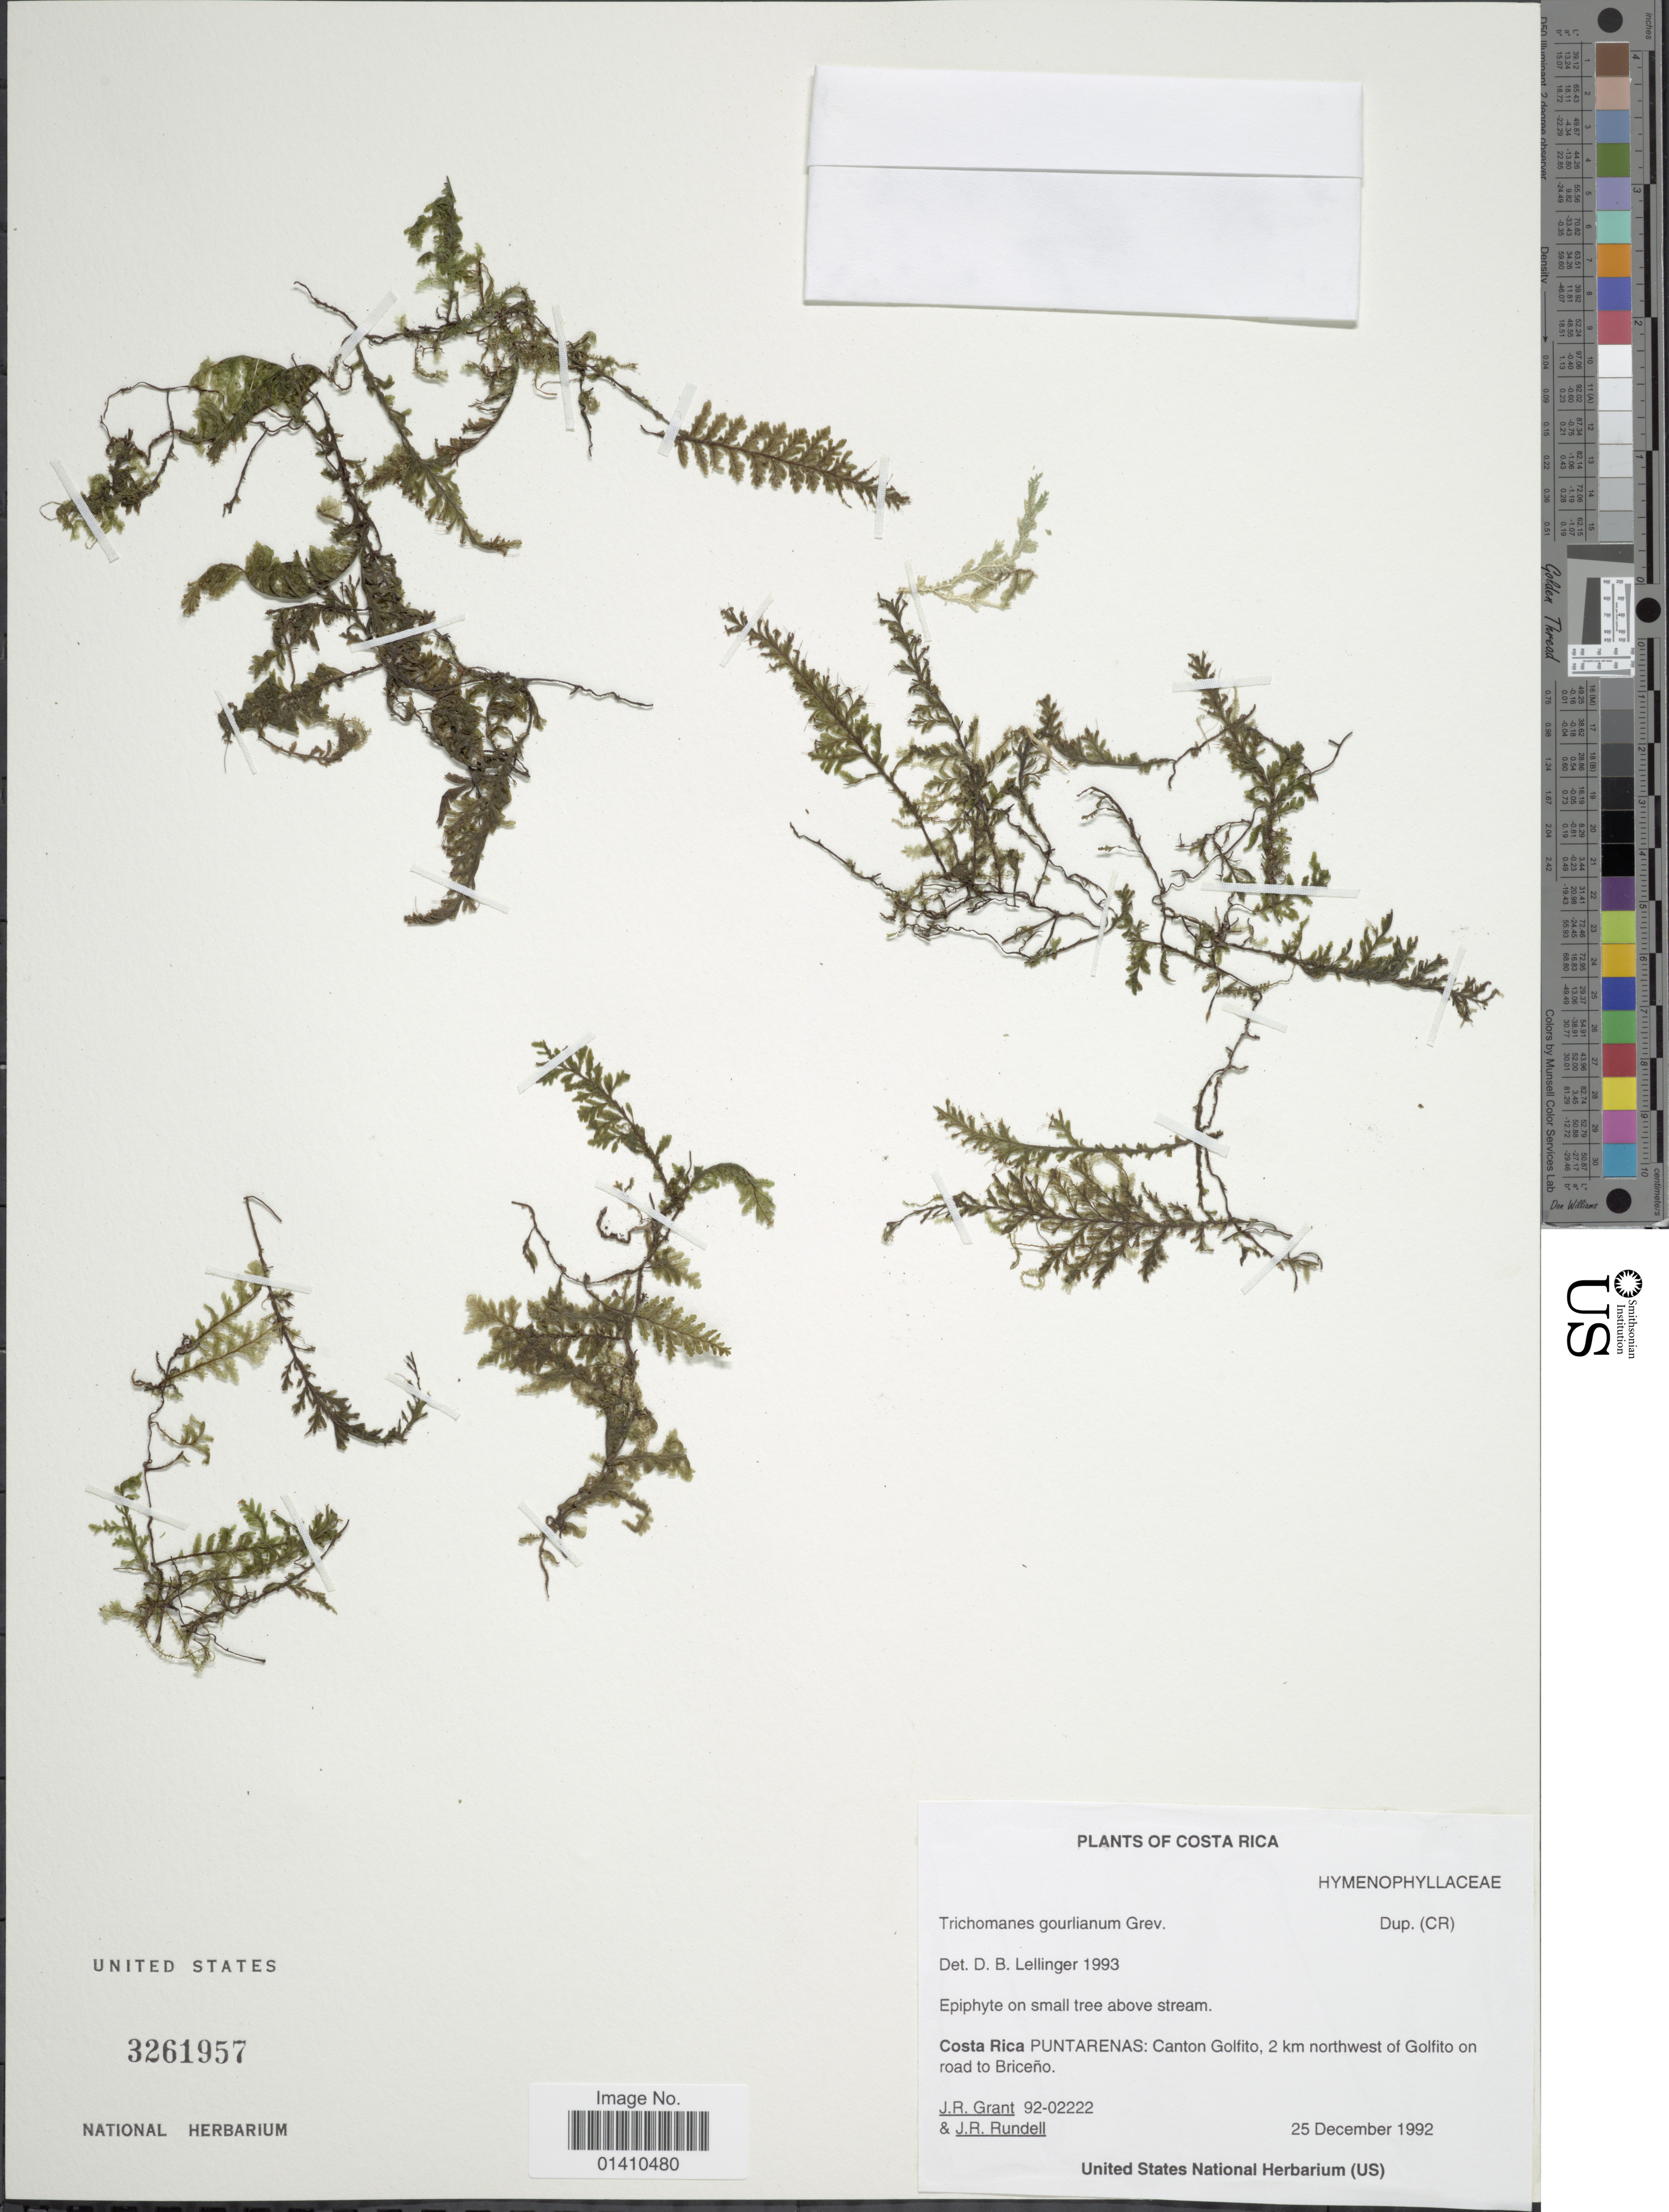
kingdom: Plantae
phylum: Tracheophyta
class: Polypodiopsida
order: Hymenophyllales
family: Hymenophyllaceae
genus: Didymoglossum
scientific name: Didymoglossum gourlianum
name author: (Grev. ex J. Sm.) Pic. Serm.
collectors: J. Grant & J. R. Rundell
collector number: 92-02222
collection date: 1992-12-25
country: Costa Rica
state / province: Puntarenas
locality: Canton Golfito, 2 km northwest of Golfito on road to Briceno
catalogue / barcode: US 3261957